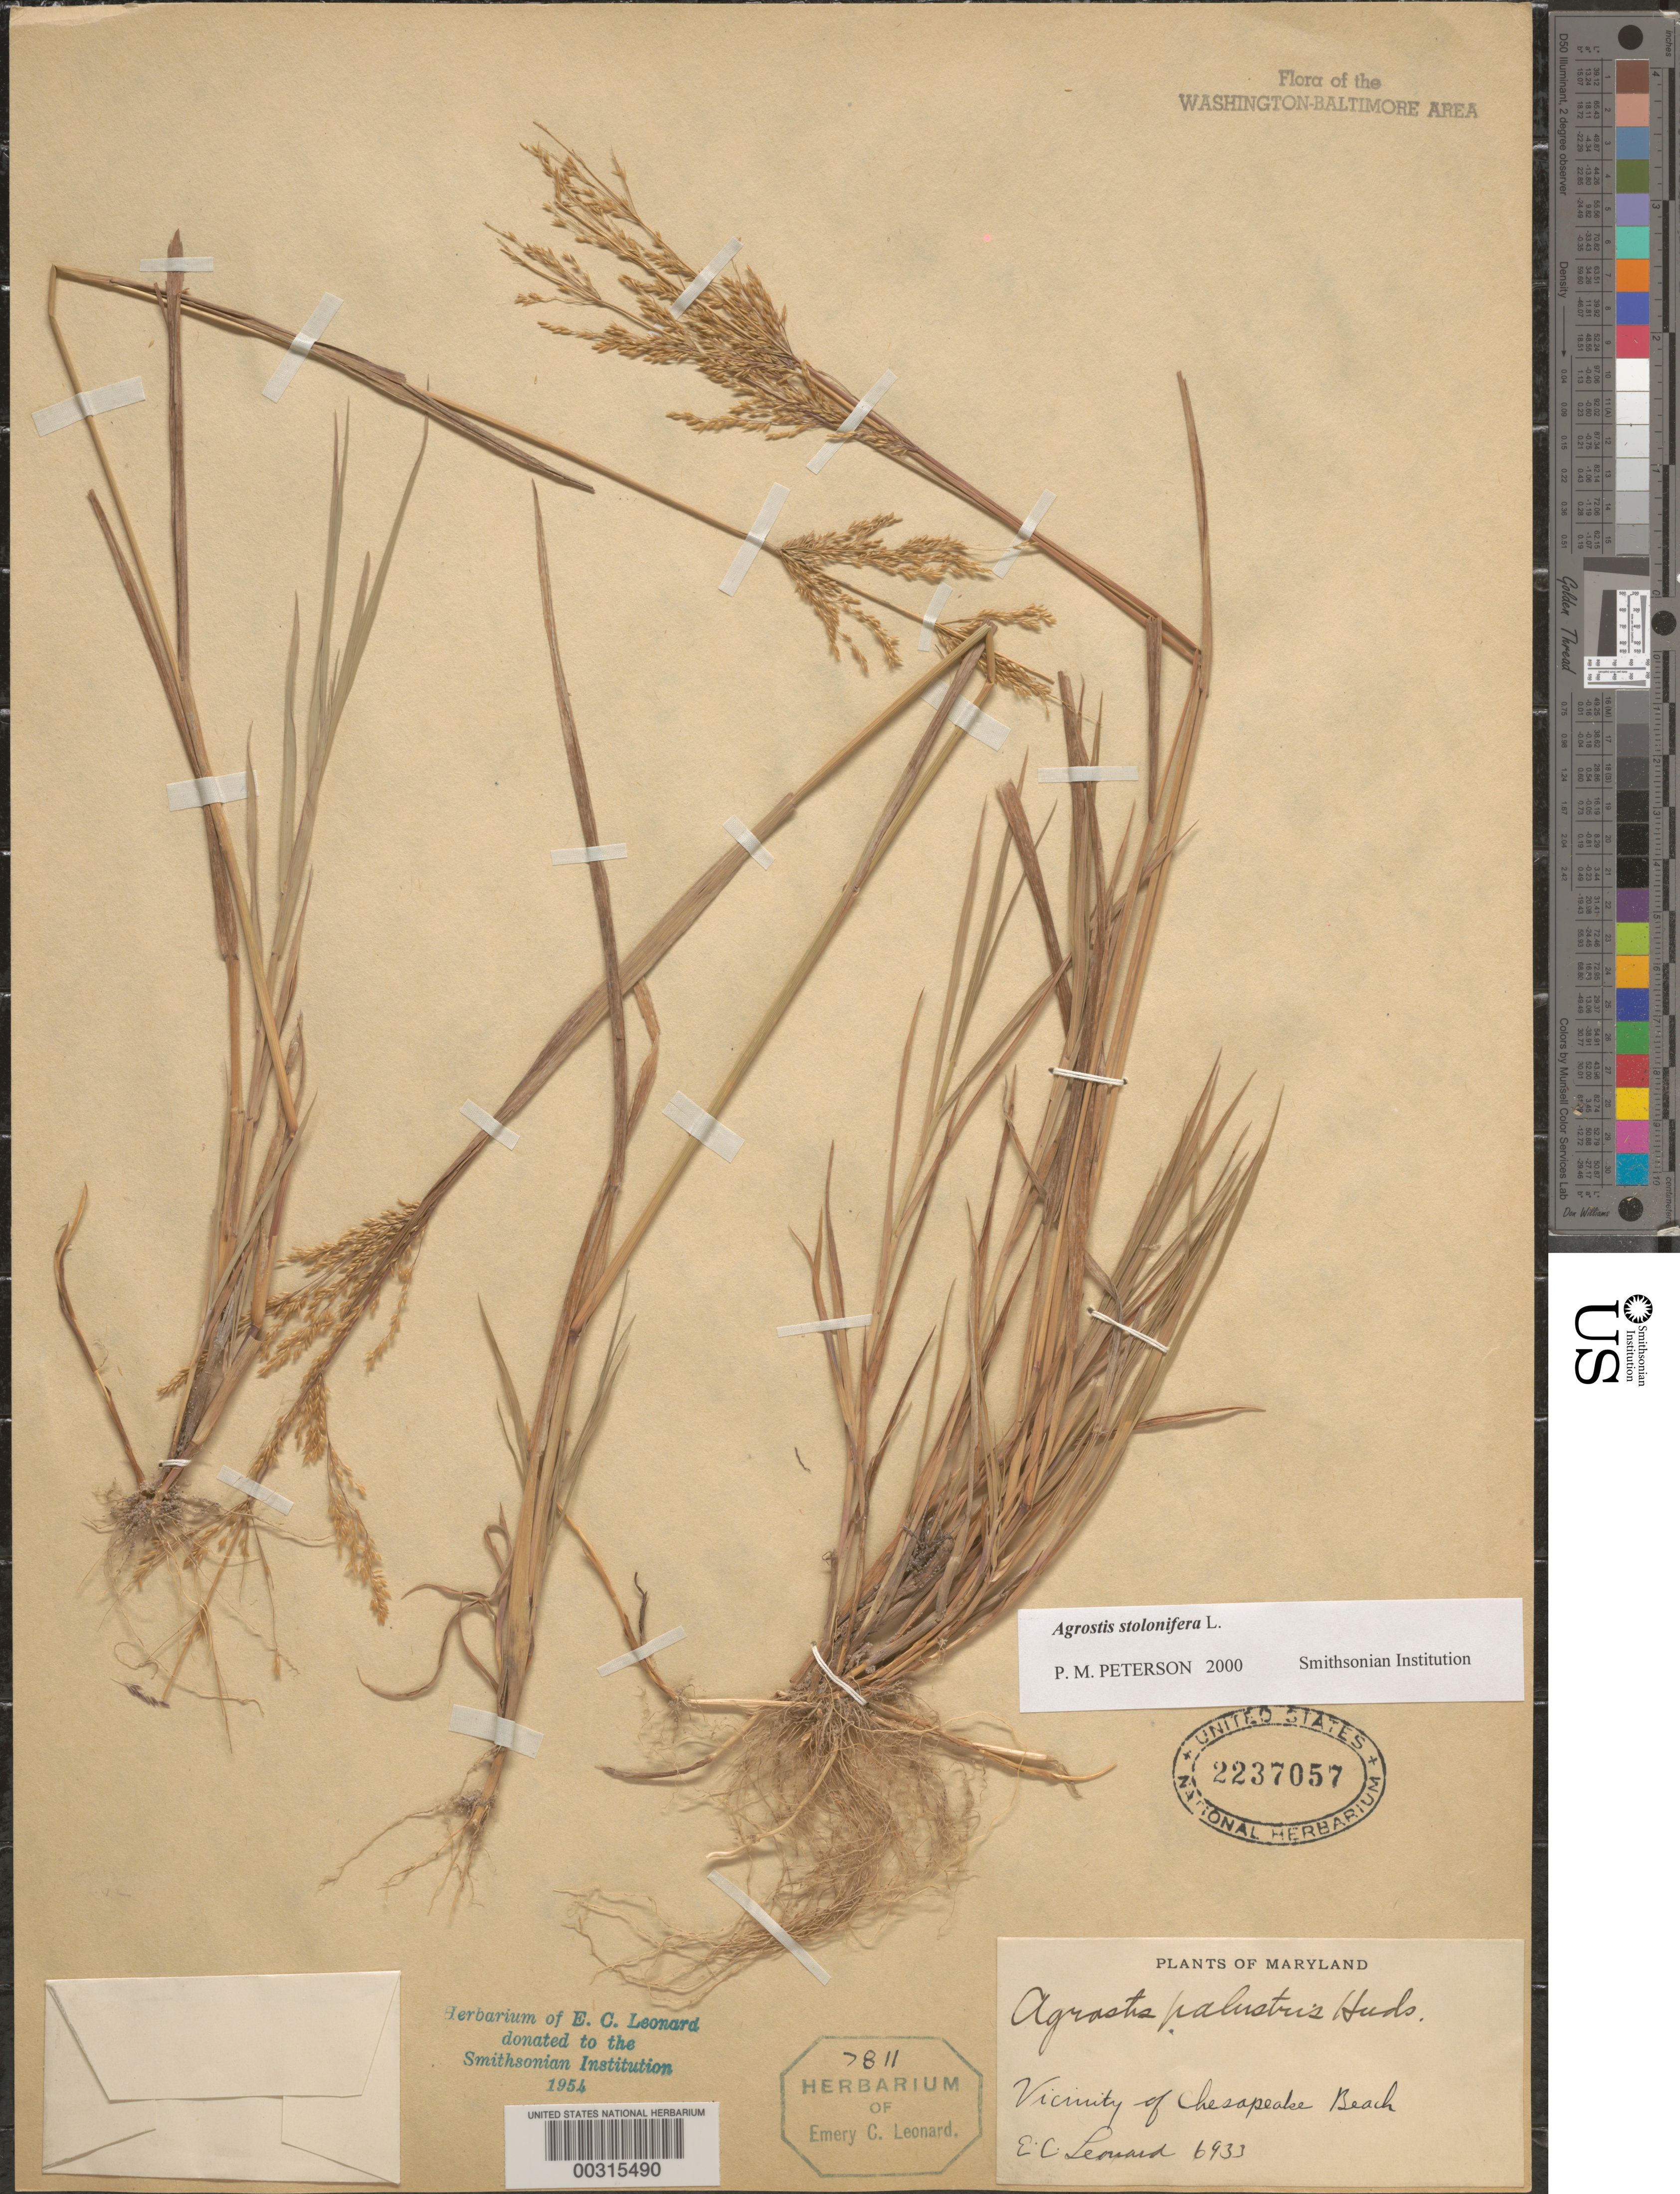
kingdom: Plantae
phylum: Tracheophyta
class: Liliopsida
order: Poales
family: Poaceae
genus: Agrostis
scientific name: Agrostis stolonifera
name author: L.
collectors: E. C. Leonard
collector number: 6933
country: United States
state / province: Maryland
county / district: Calvert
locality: Chesapeake Beach vicinity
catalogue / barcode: US 2237057